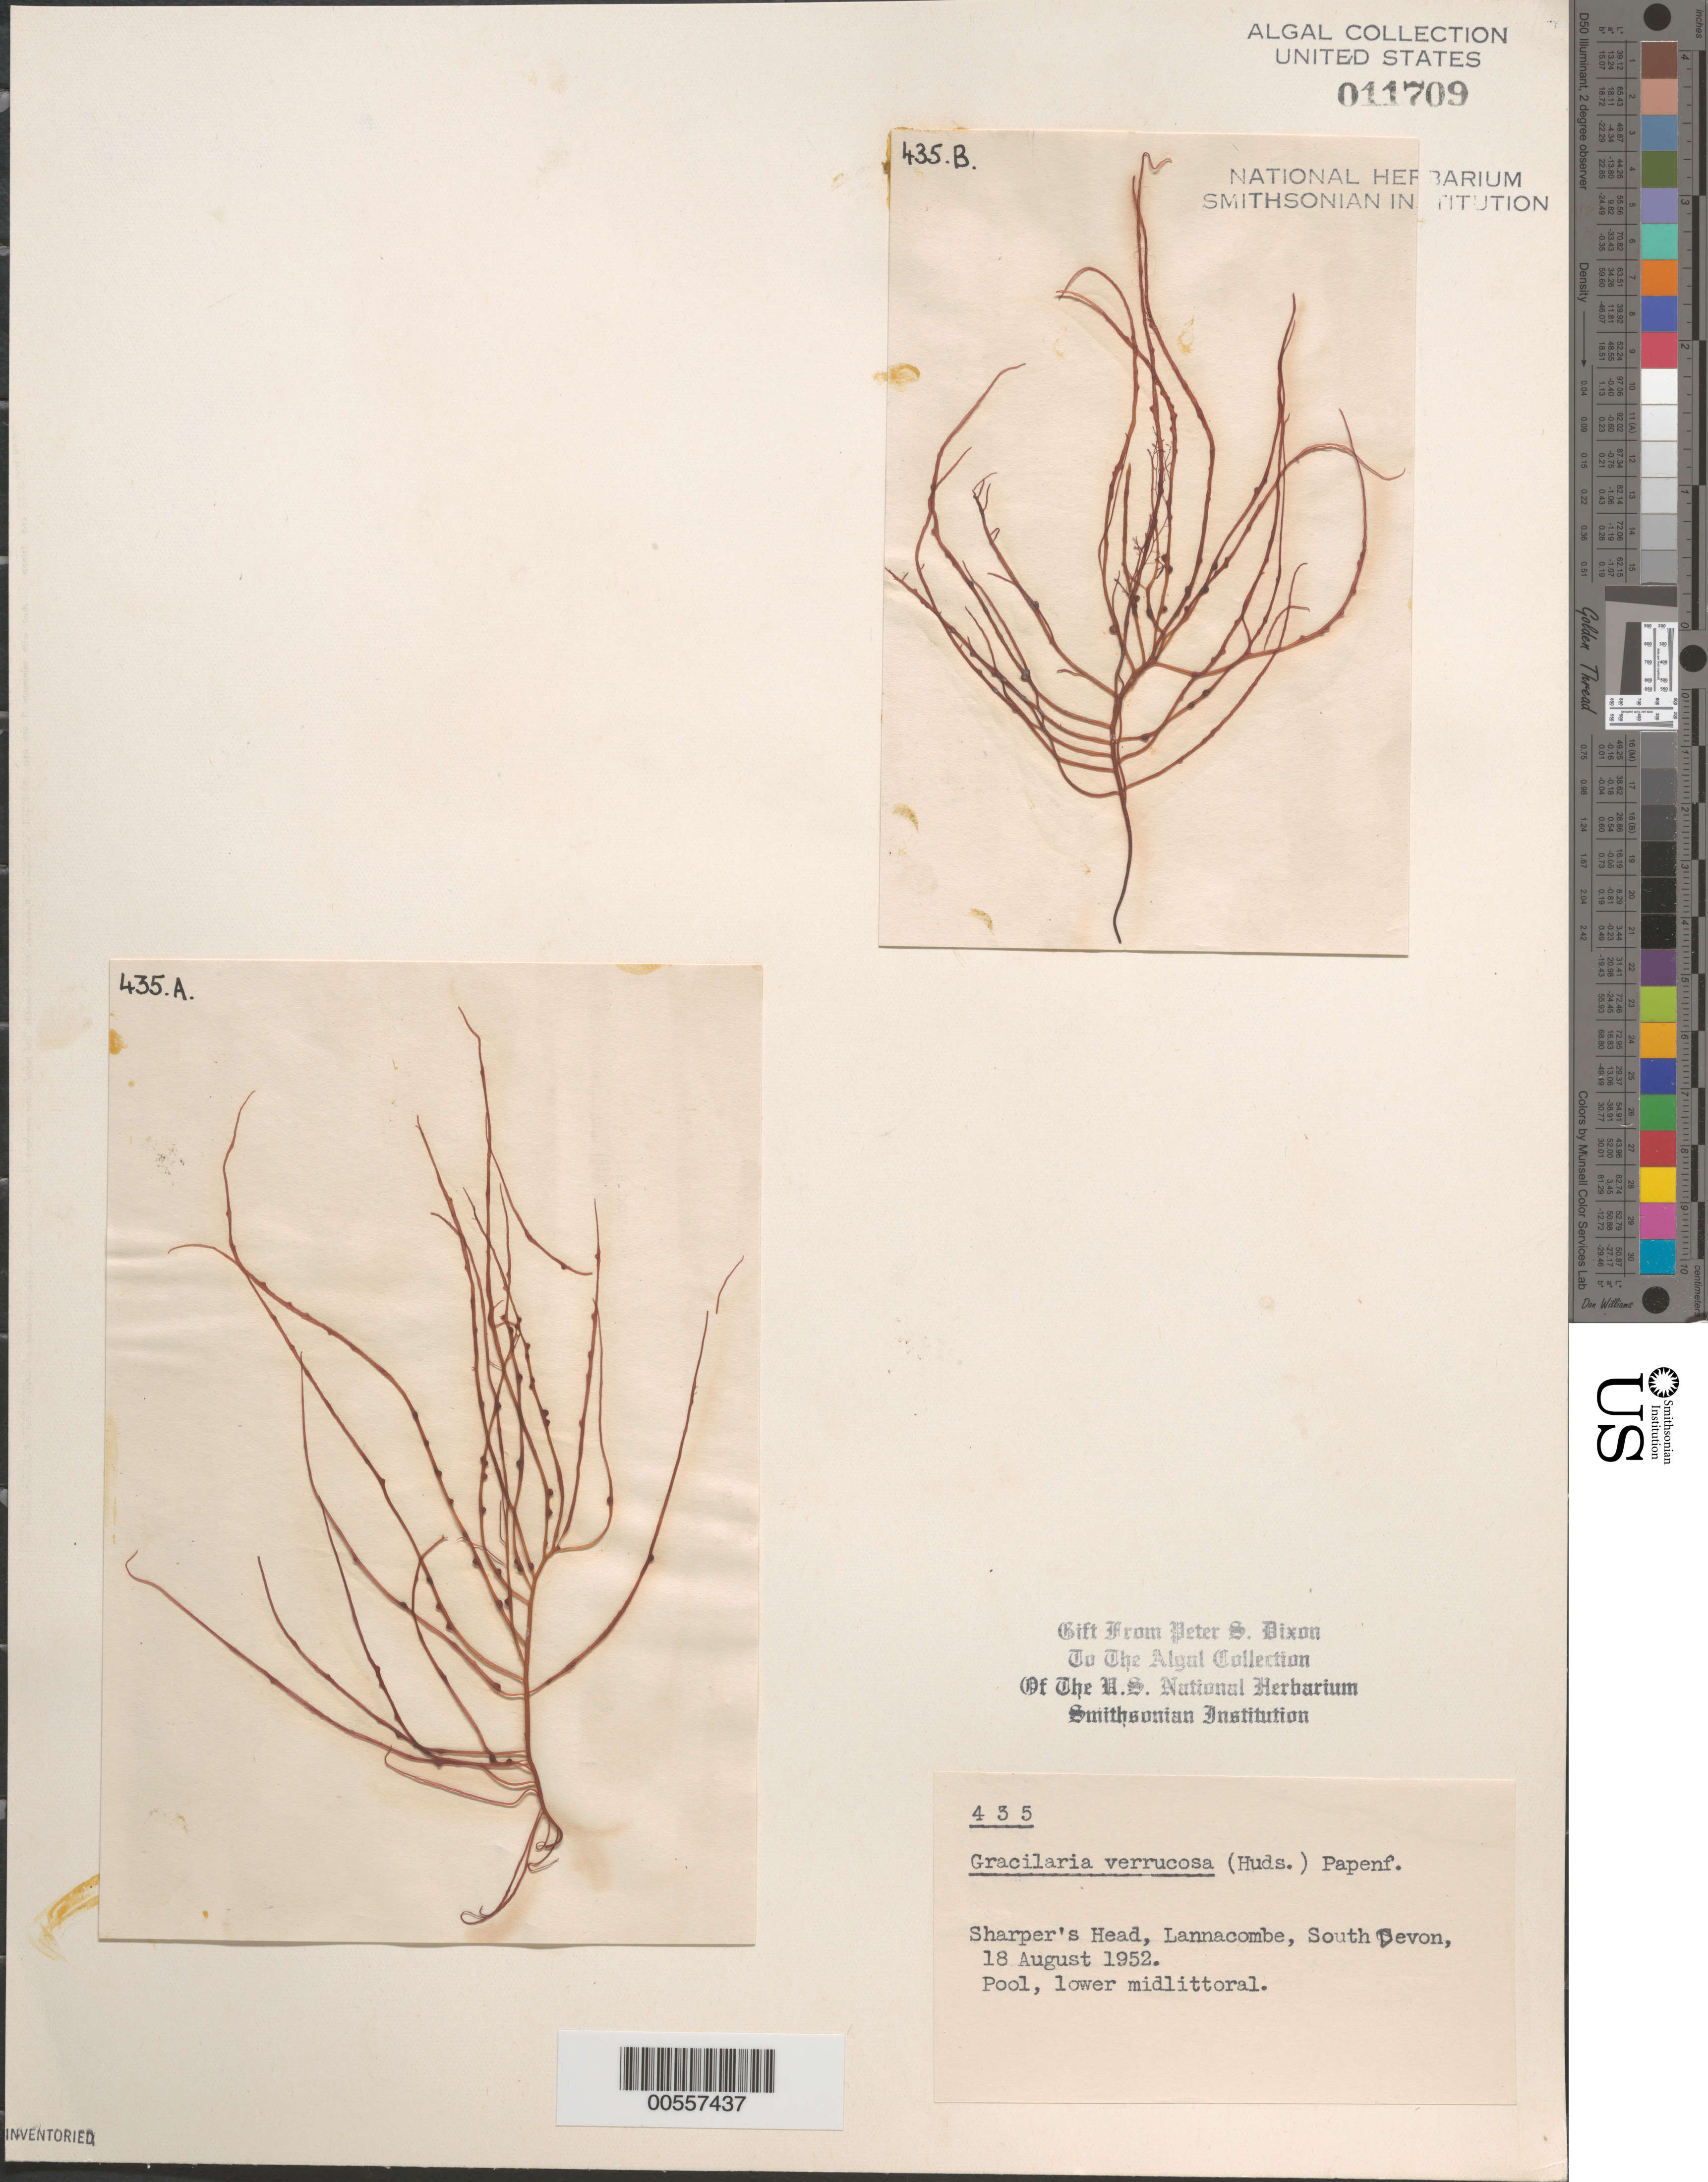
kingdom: Plantae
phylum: Rhodophyta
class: Florideophyceae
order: Gracilariales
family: Gracilariaceae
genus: Gracilariopsis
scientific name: Gracilariopsis longissima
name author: (S.G. Gmel.) Steentoft et al.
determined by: Algae name updating Project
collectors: P. S. Dixon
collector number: PSD 435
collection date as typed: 18 Aug 1952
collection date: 1952-08-18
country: United Kingdom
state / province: England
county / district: Devon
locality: Sharper's Head, Lannacombe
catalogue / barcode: US 11709